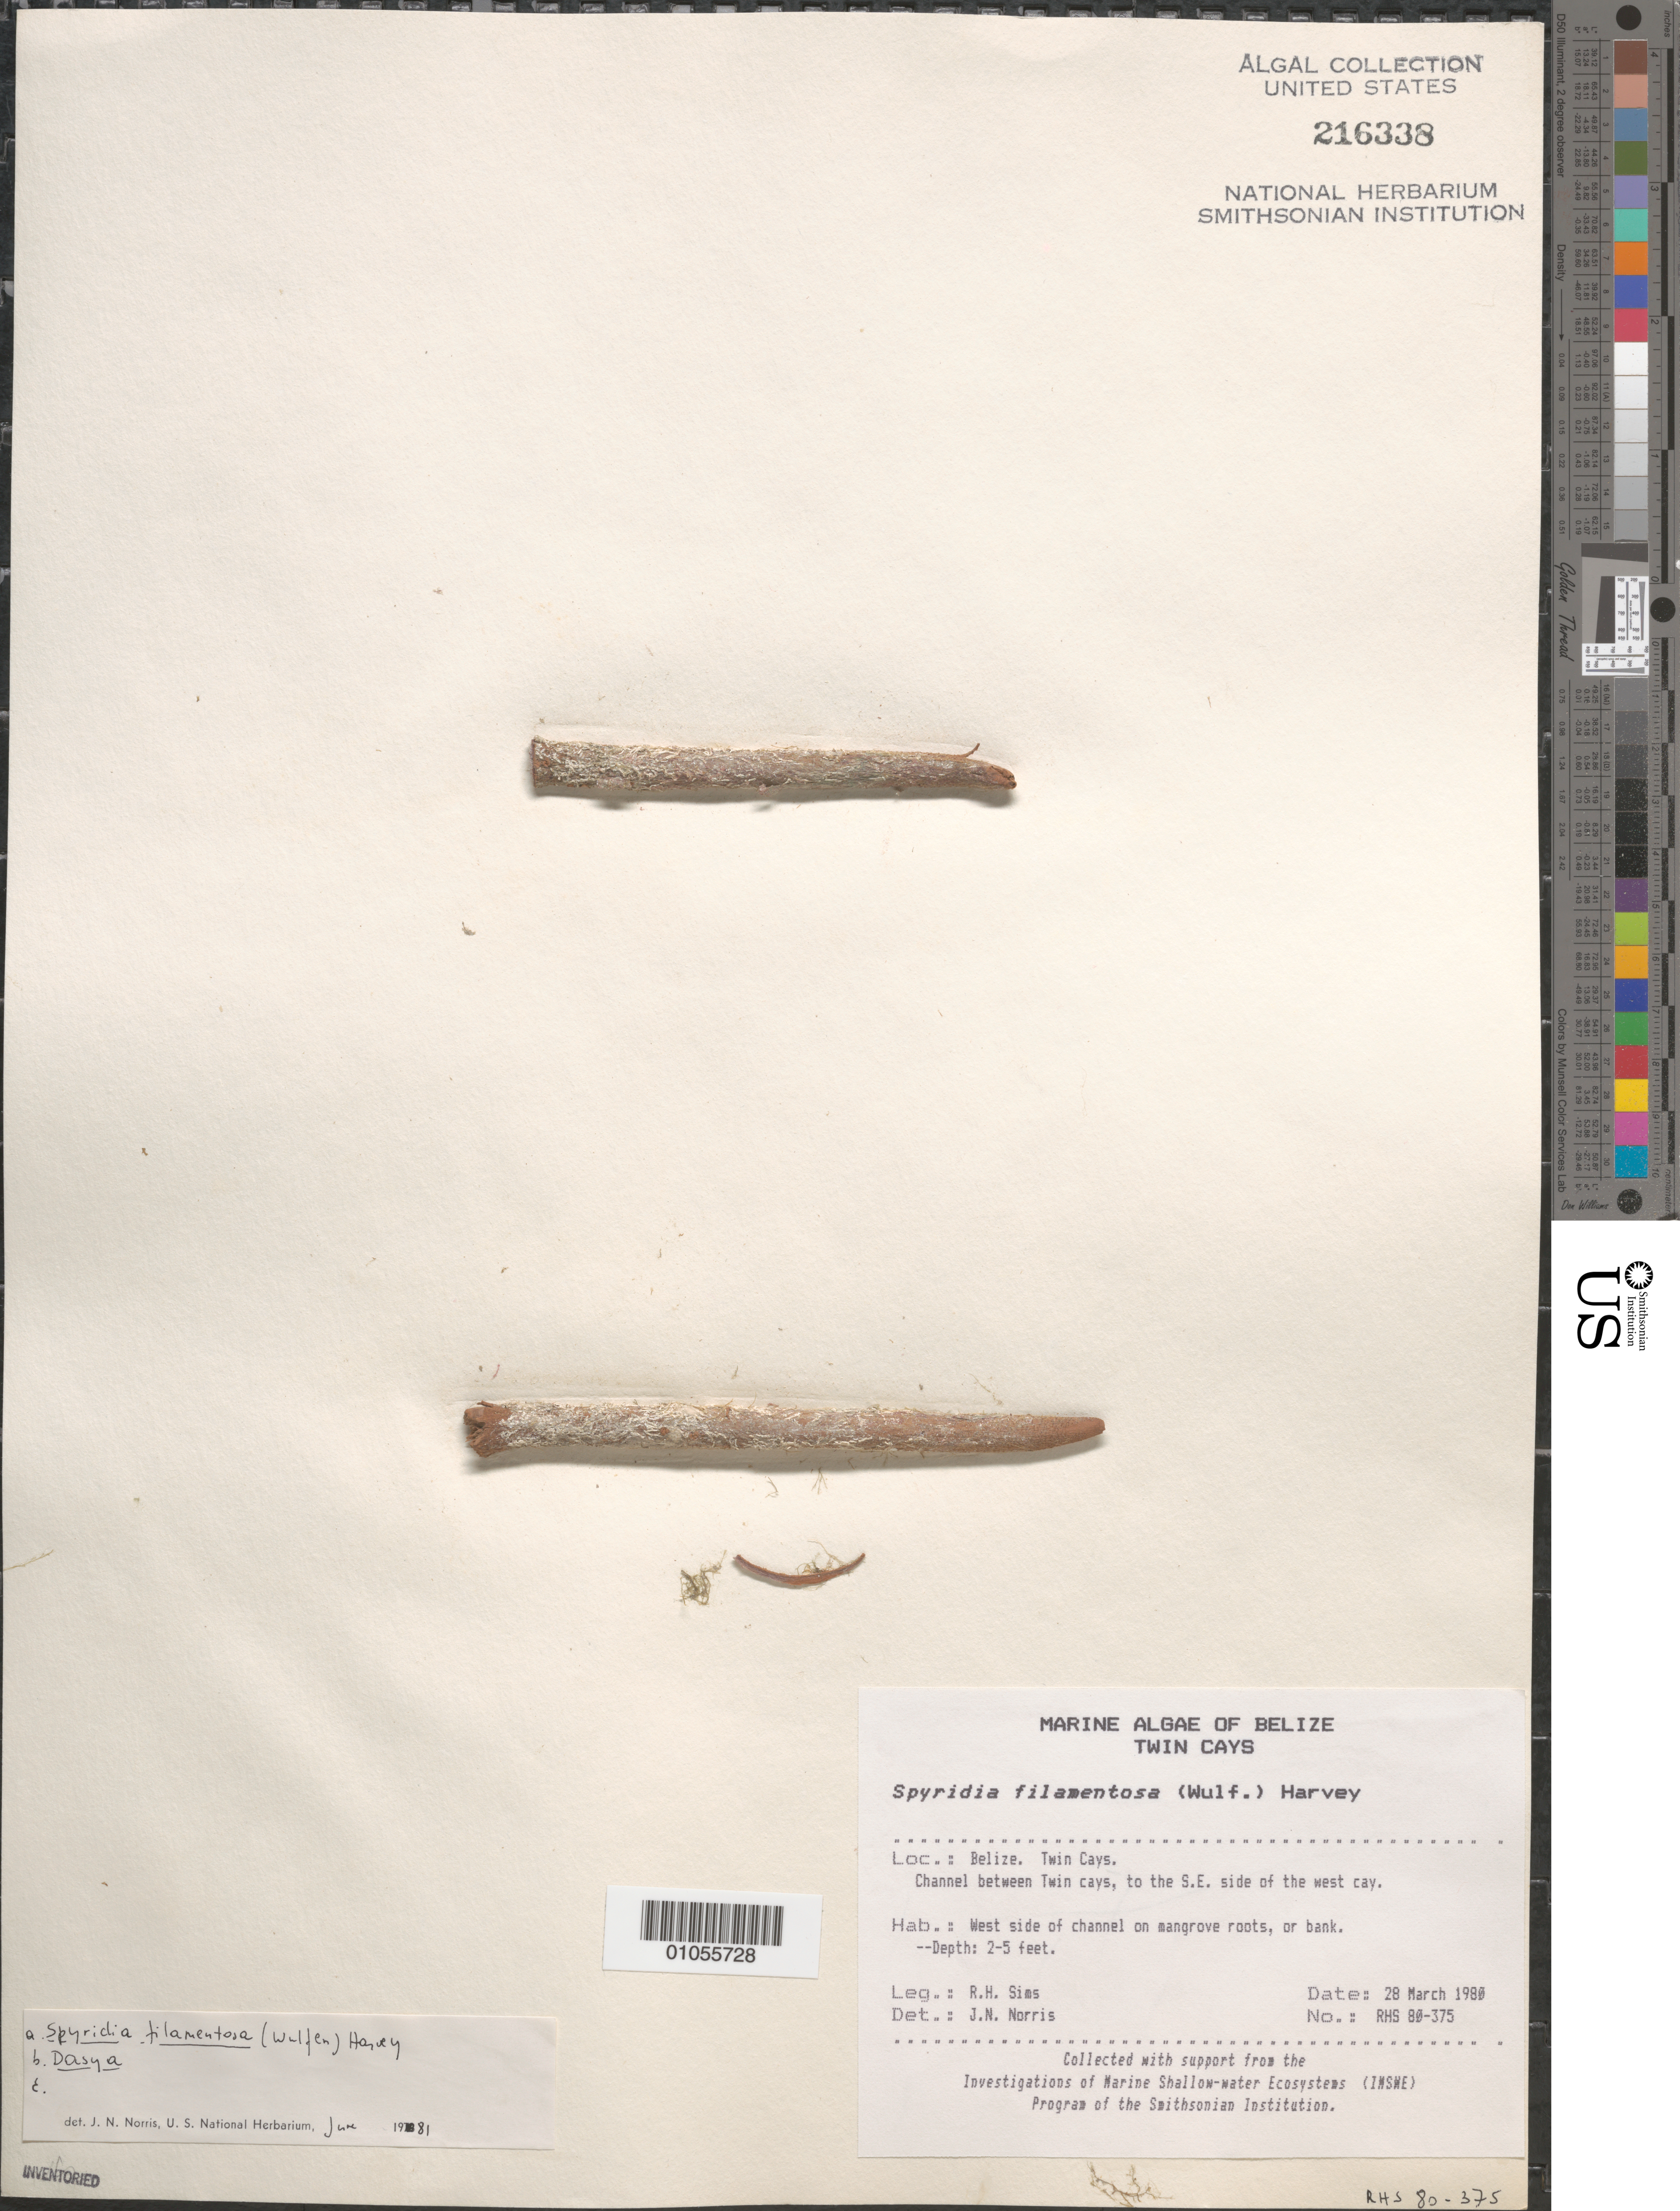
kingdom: Plantae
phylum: Rhodophyta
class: Florideophyceae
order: Ceramiales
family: Spyridiaceae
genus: Spyridia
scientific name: Spyridia filamentosa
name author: (Wulfen) Harv.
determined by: Norris, James N.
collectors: R. H. Sims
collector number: RHS 80-375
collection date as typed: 28 Mar 1980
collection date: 1980-03-28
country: Belize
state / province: Stann Creek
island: West Cay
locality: Channel between Twin Cays, to southeast side of West Cay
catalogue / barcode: US 216338